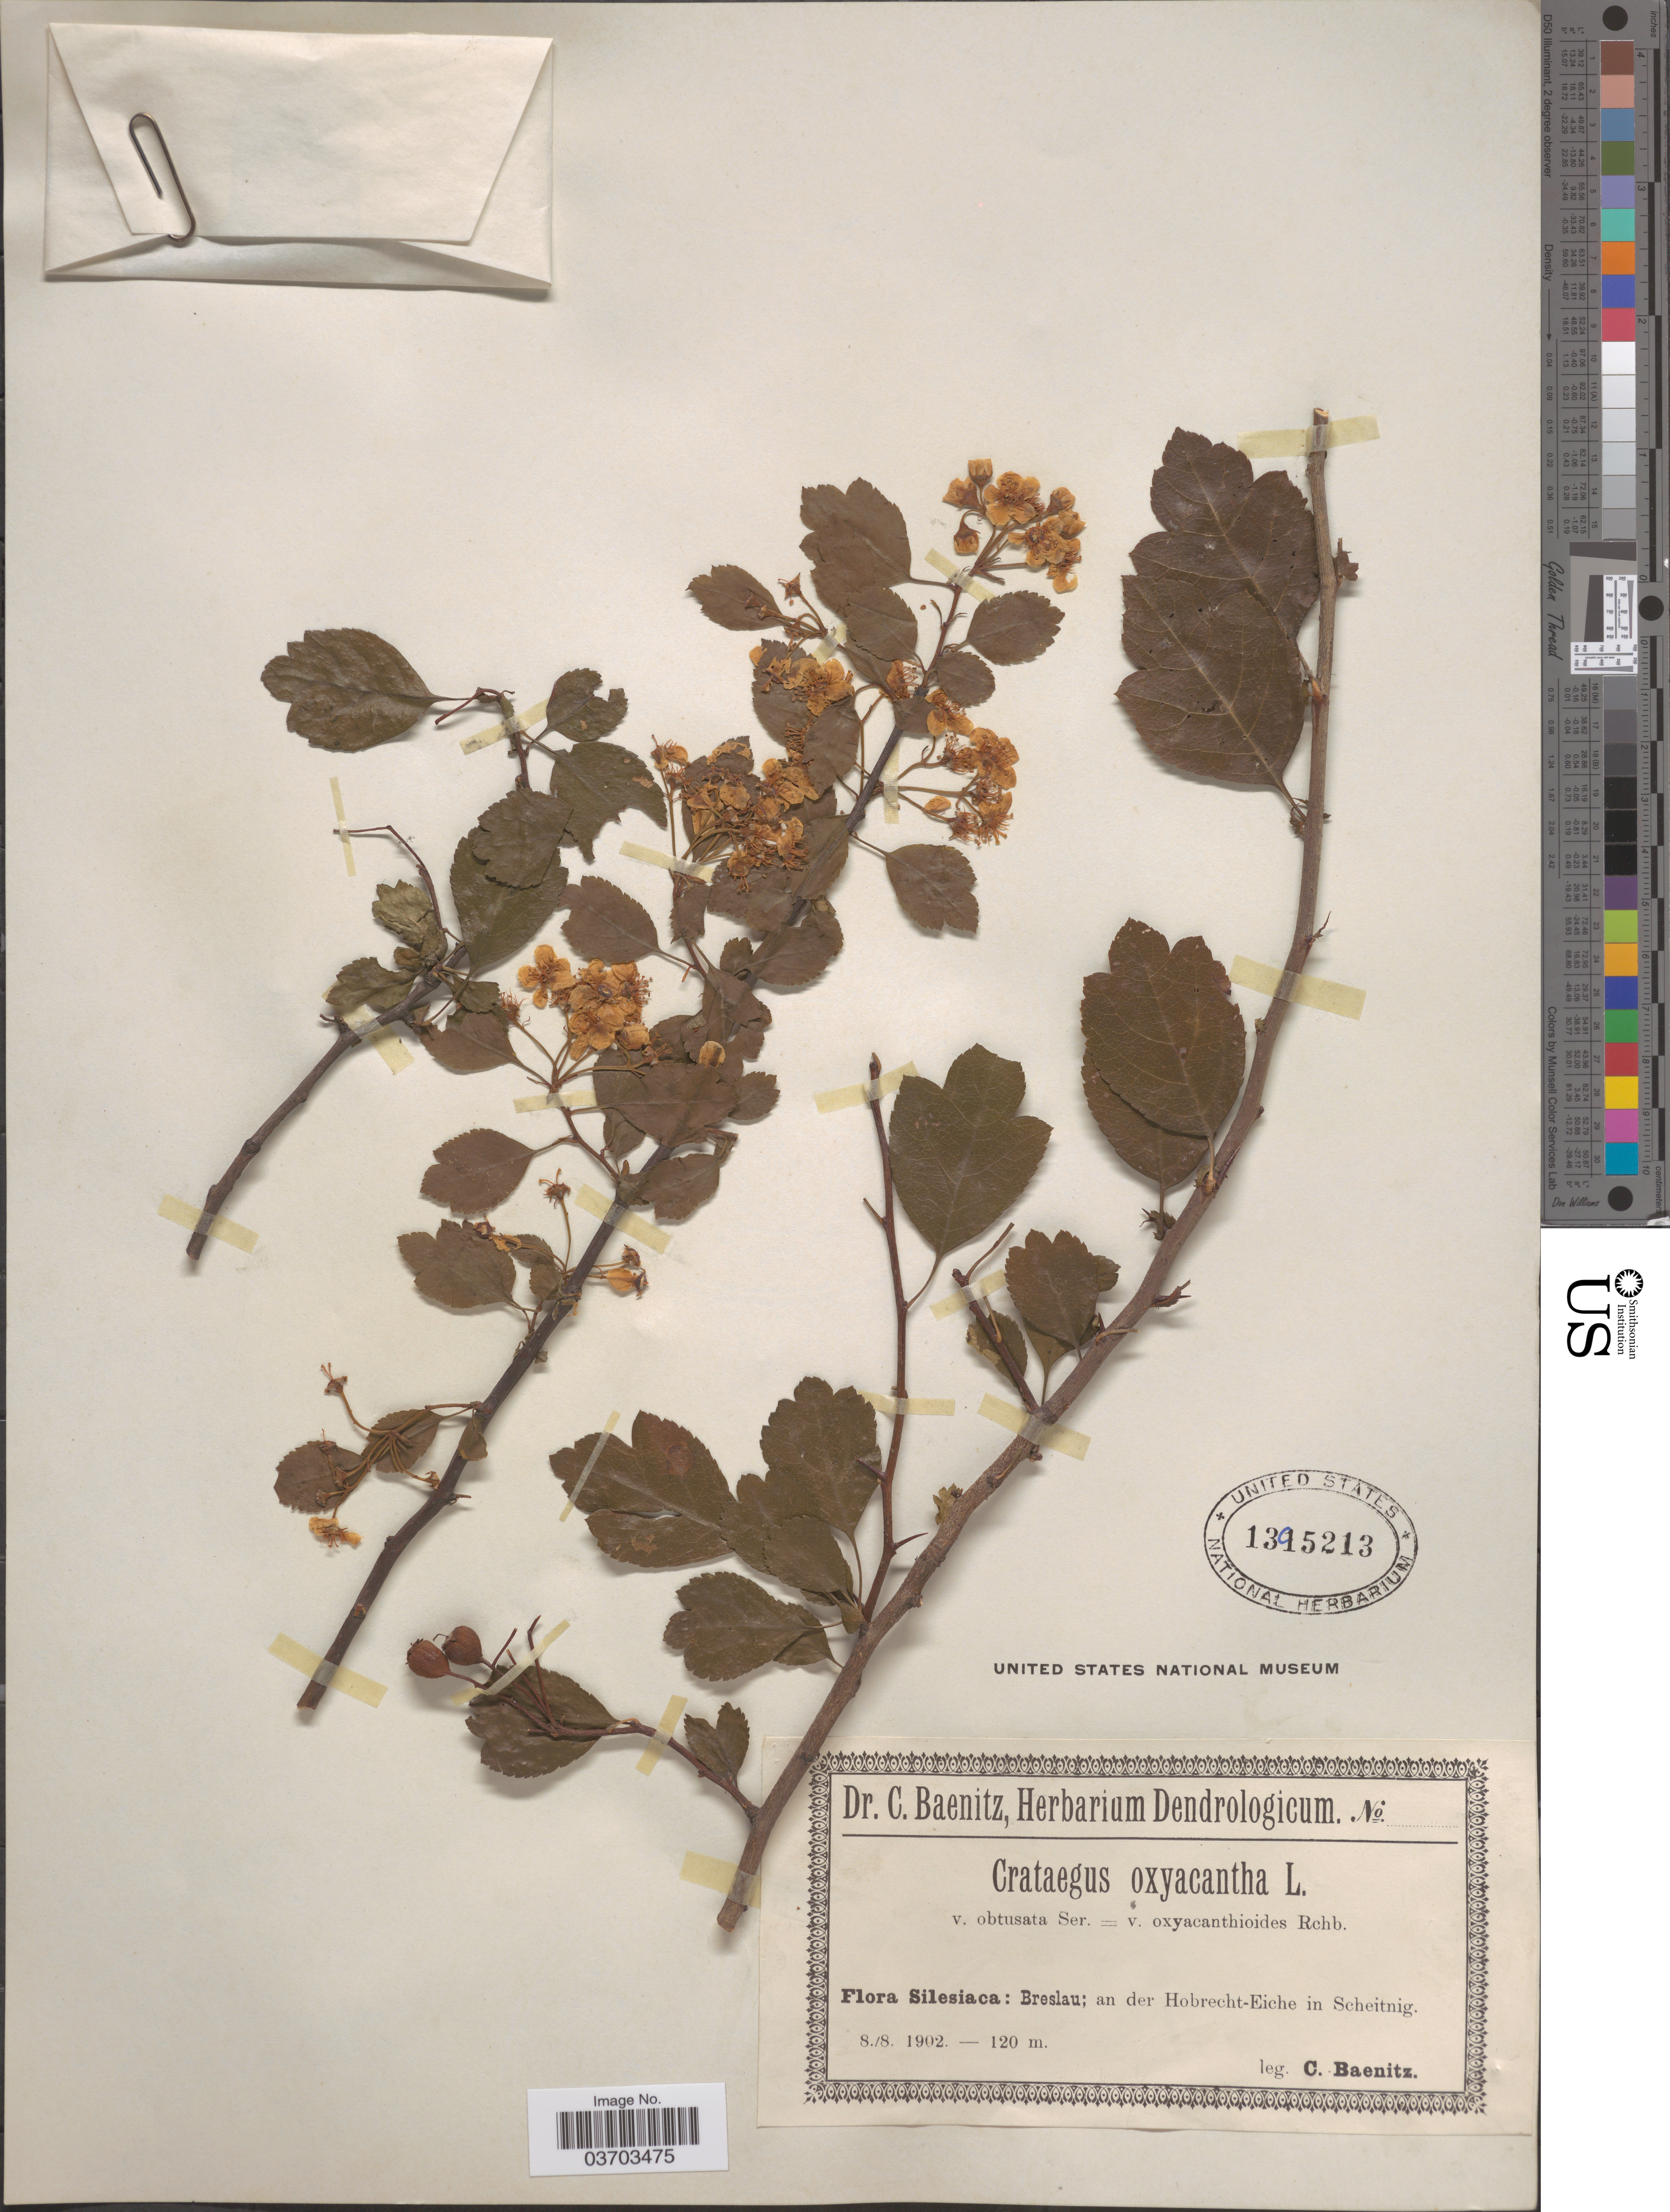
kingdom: Plantae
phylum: Tracheophyta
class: Magnoliopsida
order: Rosales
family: Rosaceae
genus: Crataegus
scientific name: Crataegus rhipidophylla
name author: Gand.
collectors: C. G. Baenitz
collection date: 1902-08-08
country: Poland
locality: Silesiaca: Breslau; an der Hobrecht-Eiche in Scheitnig.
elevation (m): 120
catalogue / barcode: US 1395213